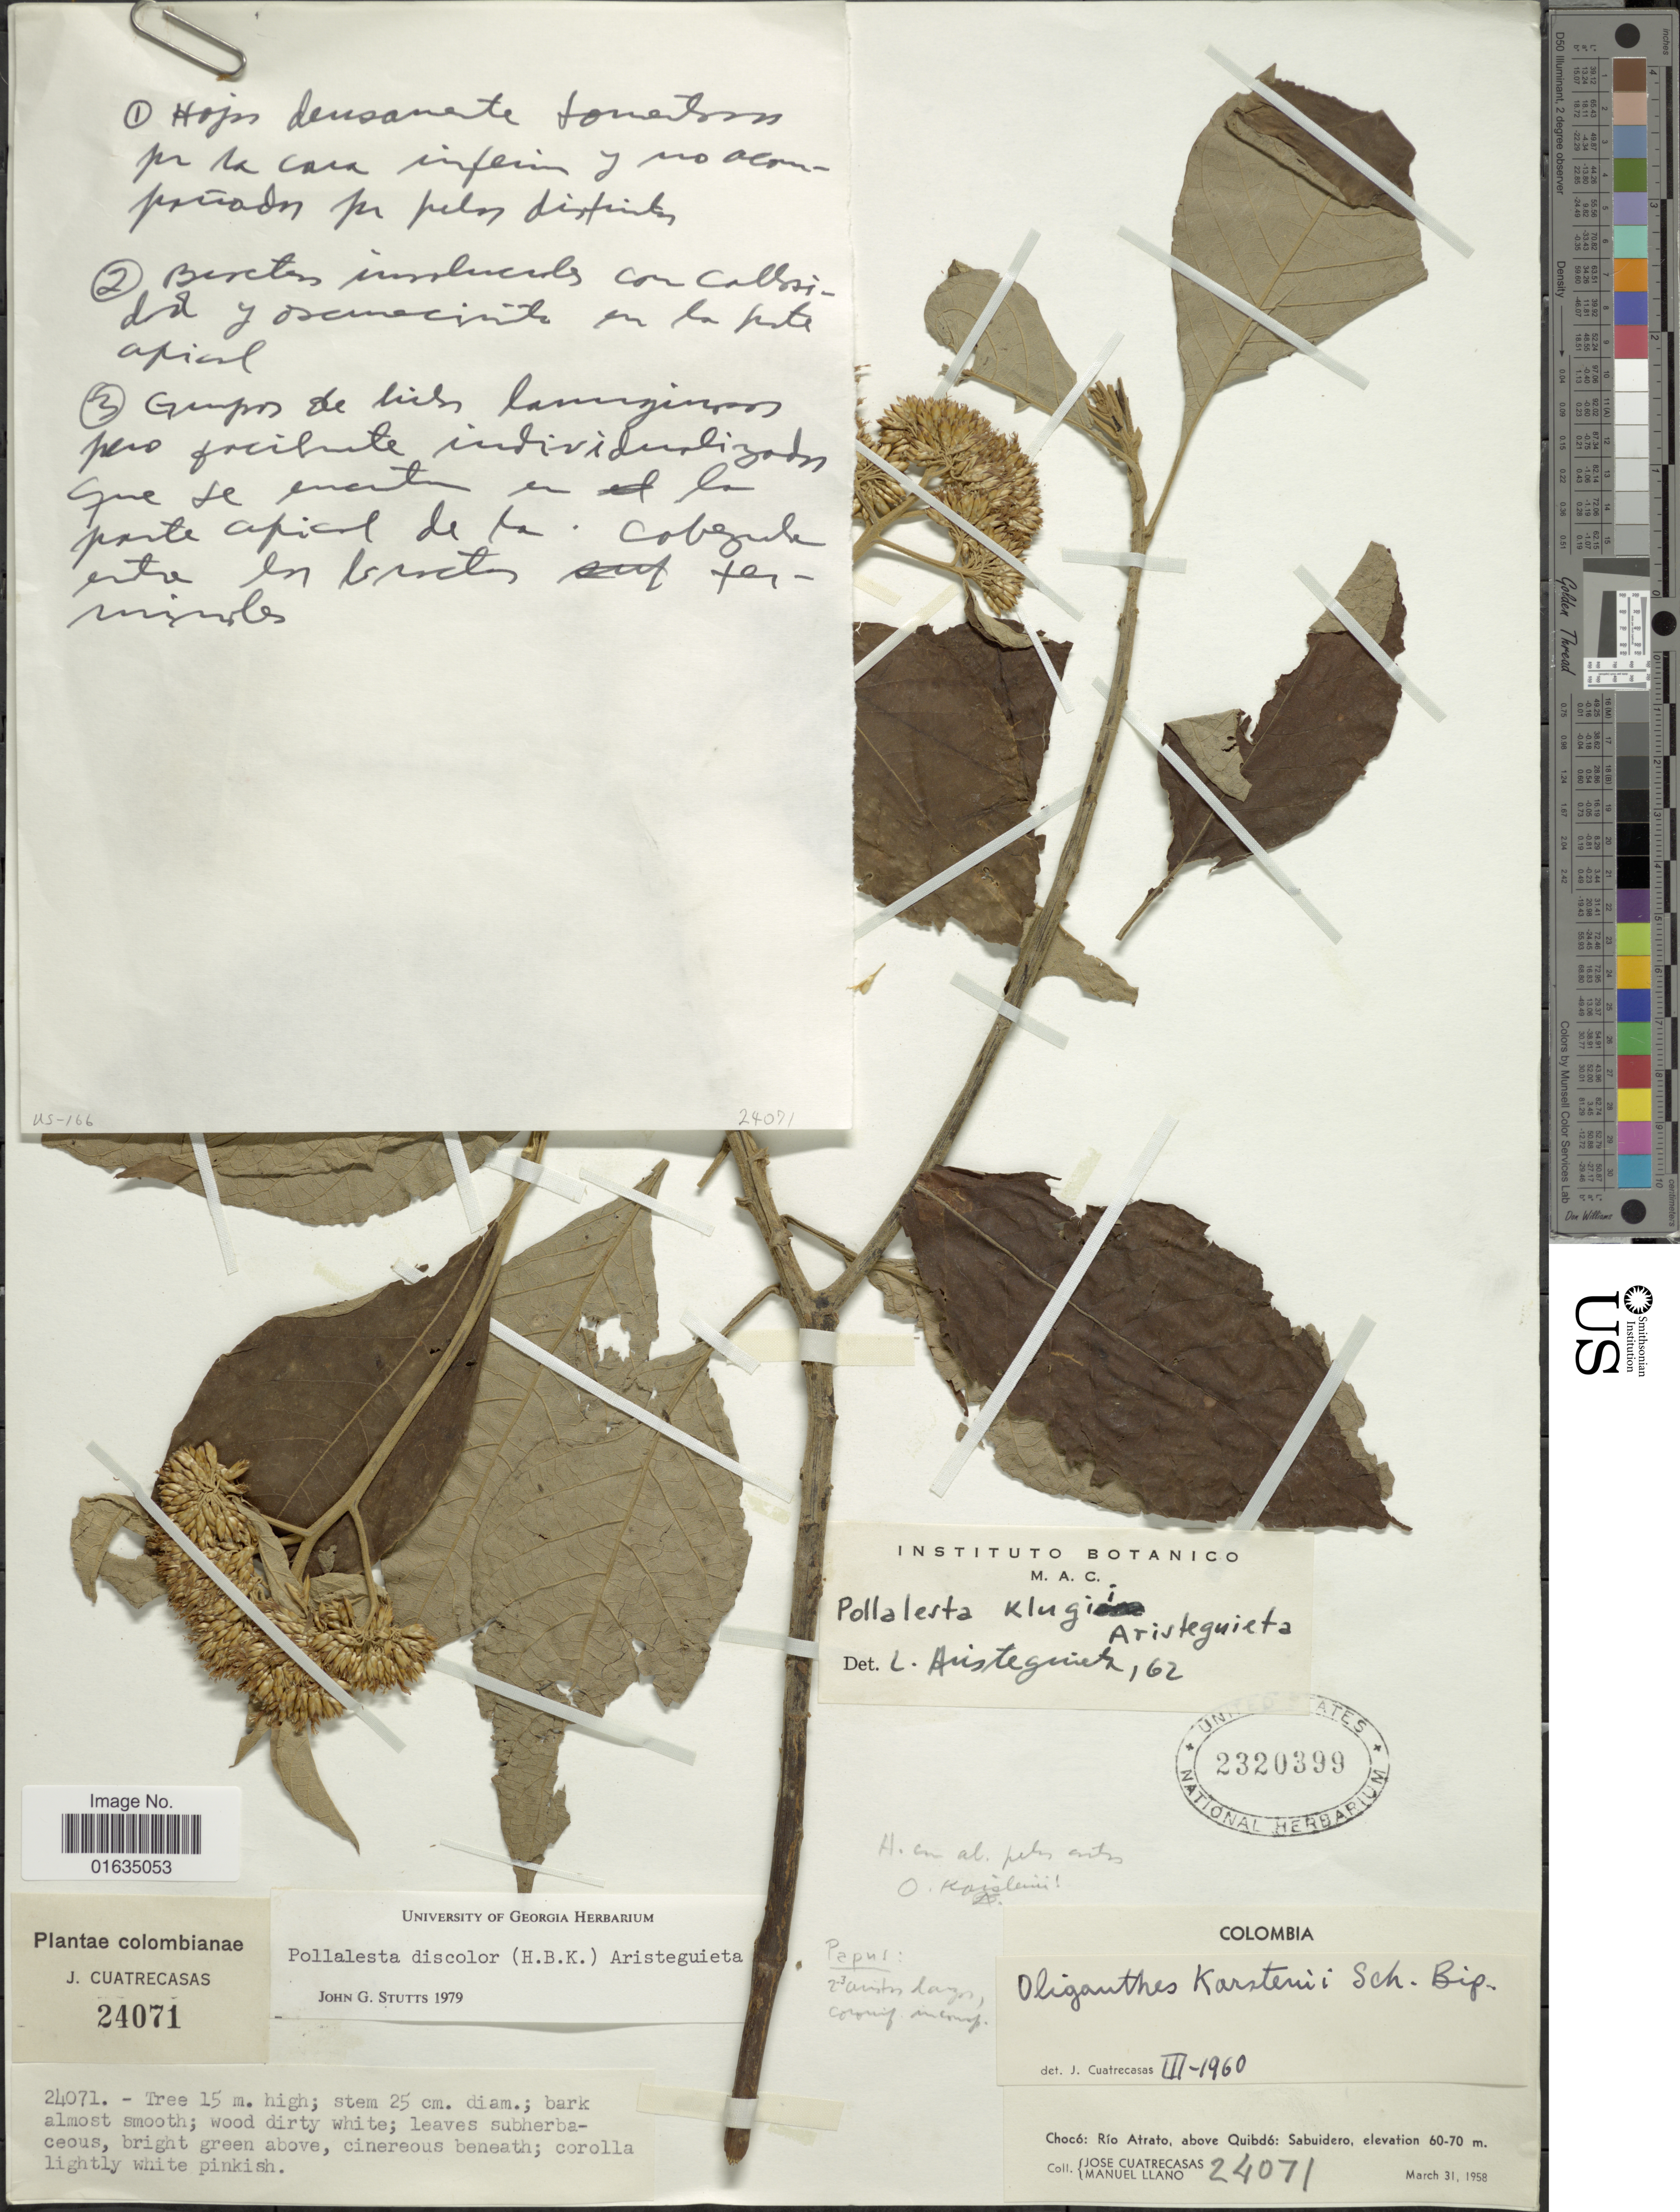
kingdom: Plantae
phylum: Tracheophyta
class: Magnoliopsida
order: Asterales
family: Asteraceae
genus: Pollalesta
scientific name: Pollalesta discolor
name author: (Kunth) Aristeg.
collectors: J. Cuatrecasas & M. Llano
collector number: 24071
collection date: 1958-03-31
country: Colombia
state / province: Chocó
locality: Rio Atrato, above Quibdo, Sabuidero, Colombianae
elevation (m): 60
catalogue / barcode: US 2320399